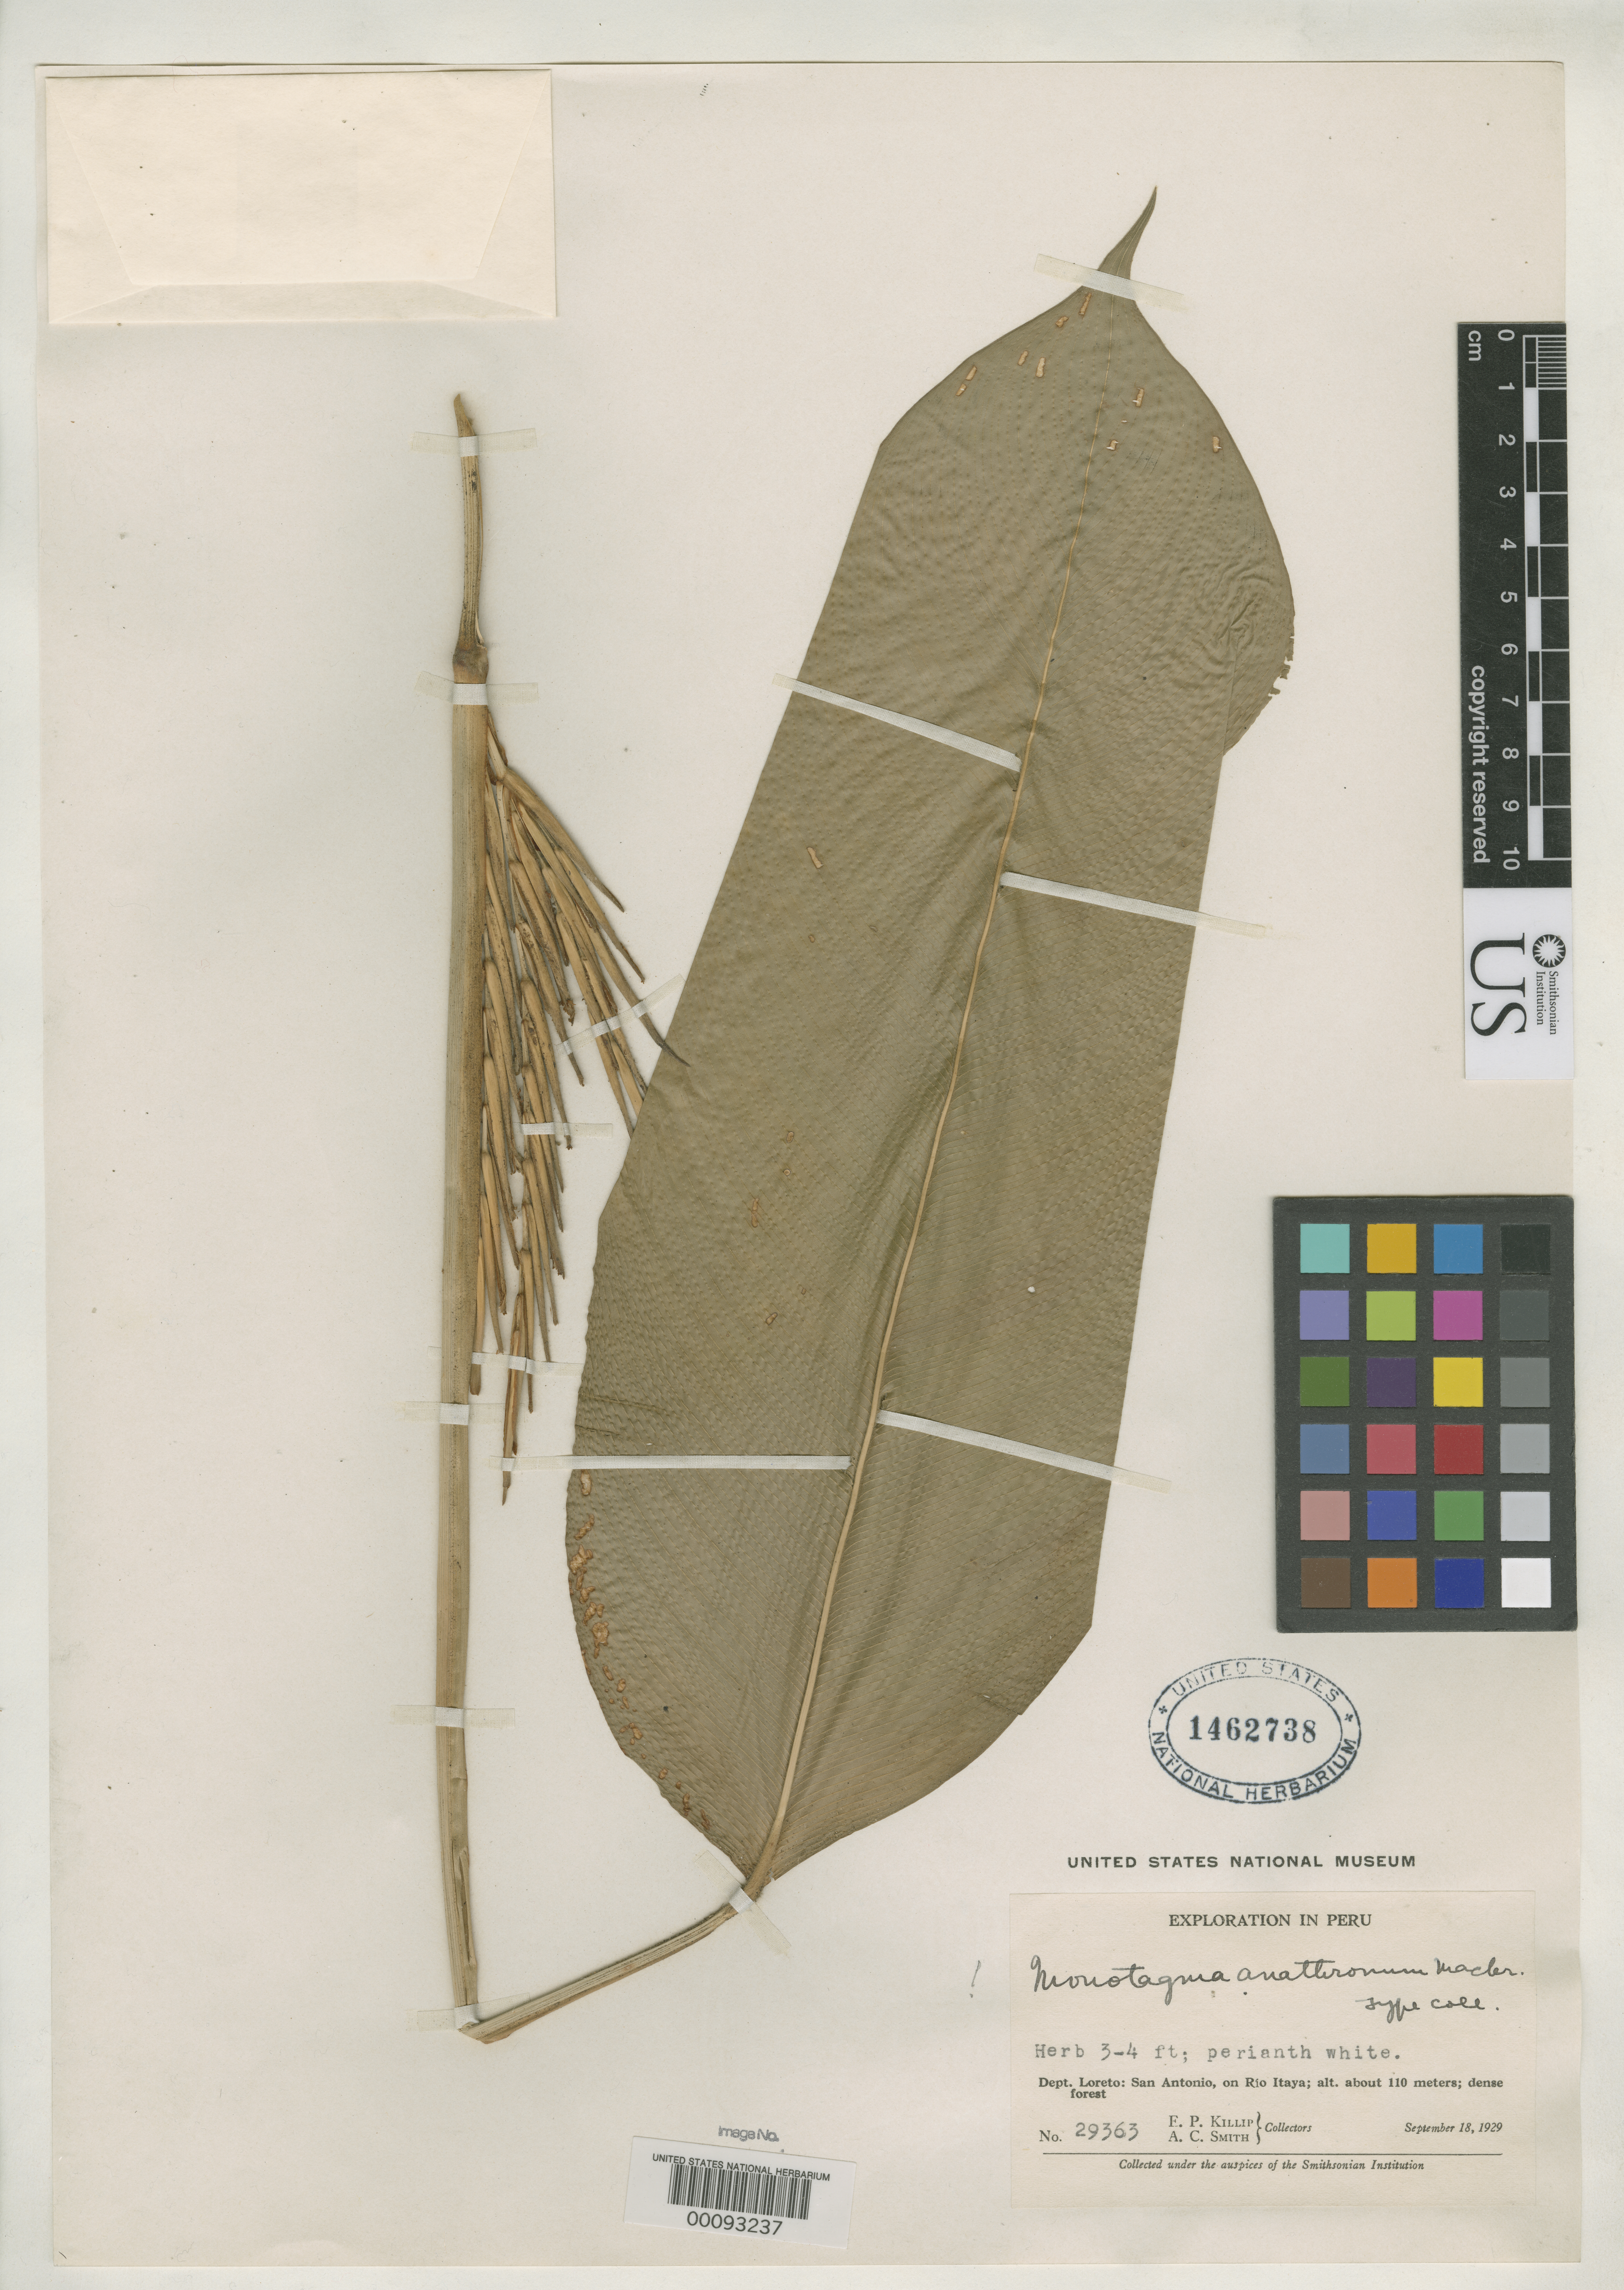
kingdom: Plantae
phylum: Tracheophyta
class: Liliopsida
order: Zingiberales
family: Marantaceae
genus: Monotagma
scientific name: Monotagma anathronum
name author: J.F. Macbr.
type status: Isotype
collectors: E. P. Killip & A. C. Smith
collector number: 29363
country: Peru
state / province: Loreto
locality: San Antonio, Rio Itaya.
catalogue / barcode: US 1462738